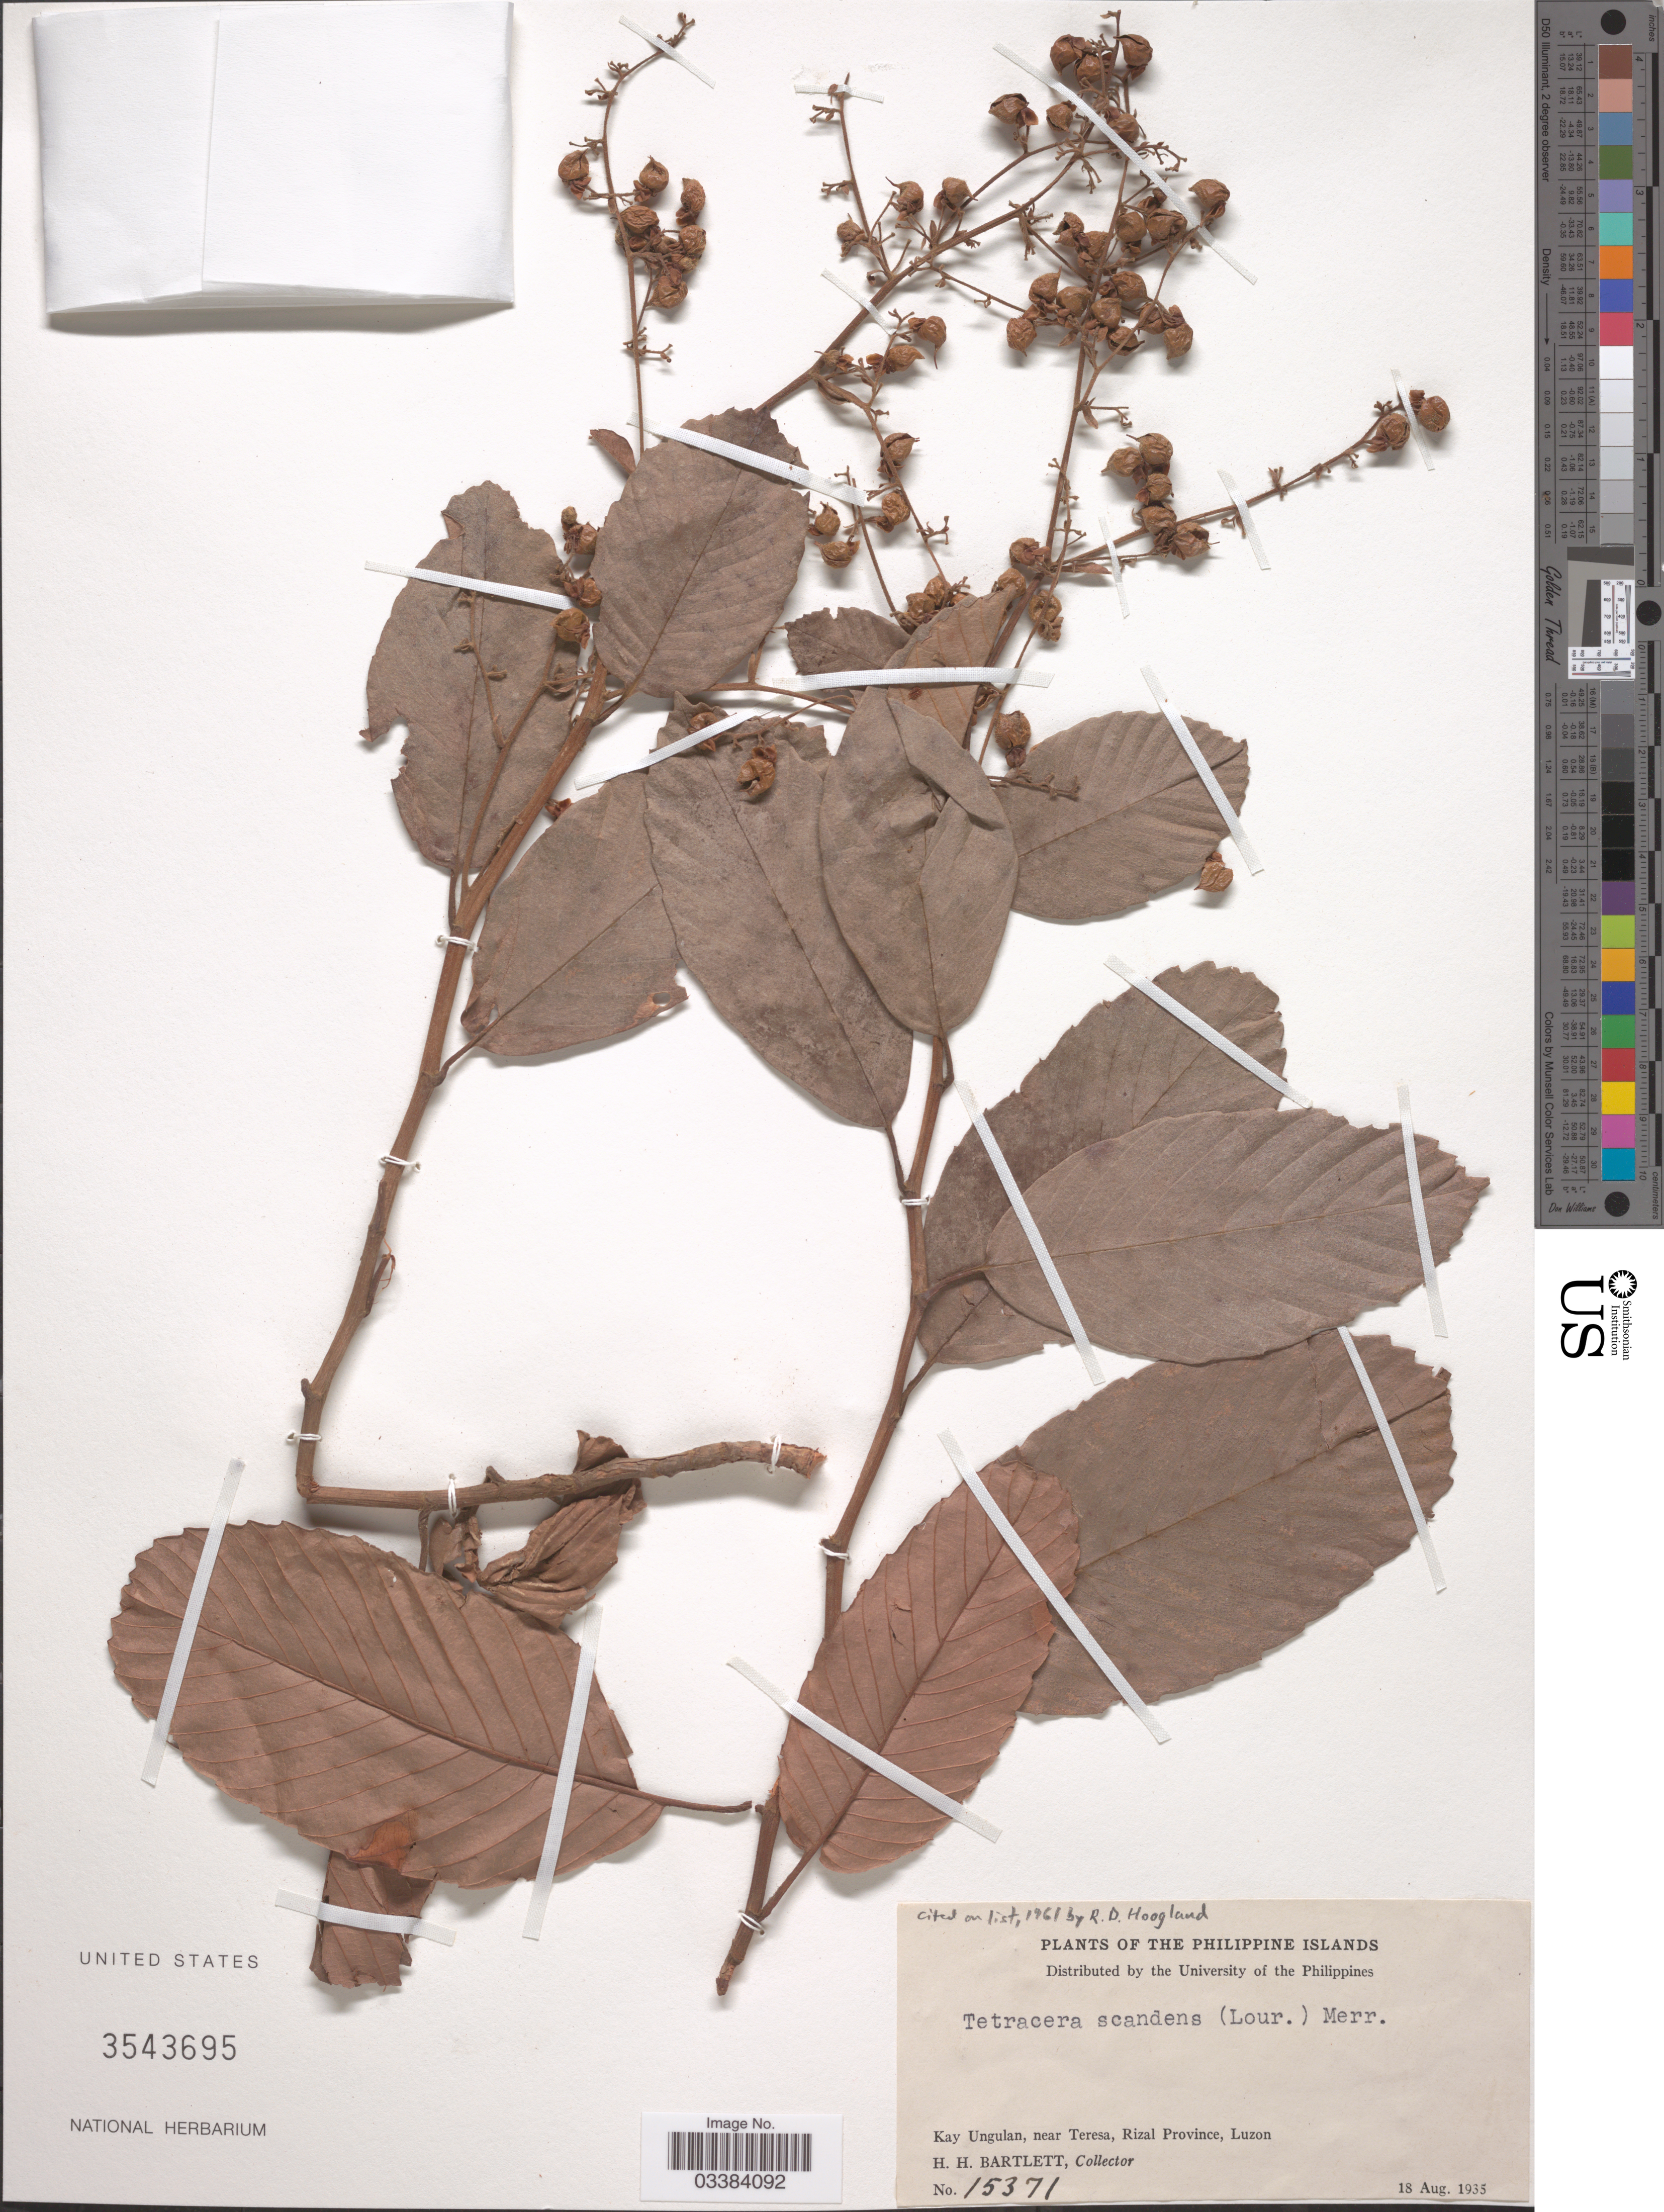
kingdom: Plantae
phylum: Tracheophyta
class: Magnoliopsida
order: Dilleniales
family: Dilleniaceae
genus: Tetracera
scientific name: Tetracera scandens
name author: (L.) Merr.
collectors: H. H. Bartlett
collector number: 15371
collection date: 1935-08-18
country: Philippines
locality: The Philippine Islands. Kay Ungulan, near Teresa, Rizal Province.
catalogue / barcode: US 3543695